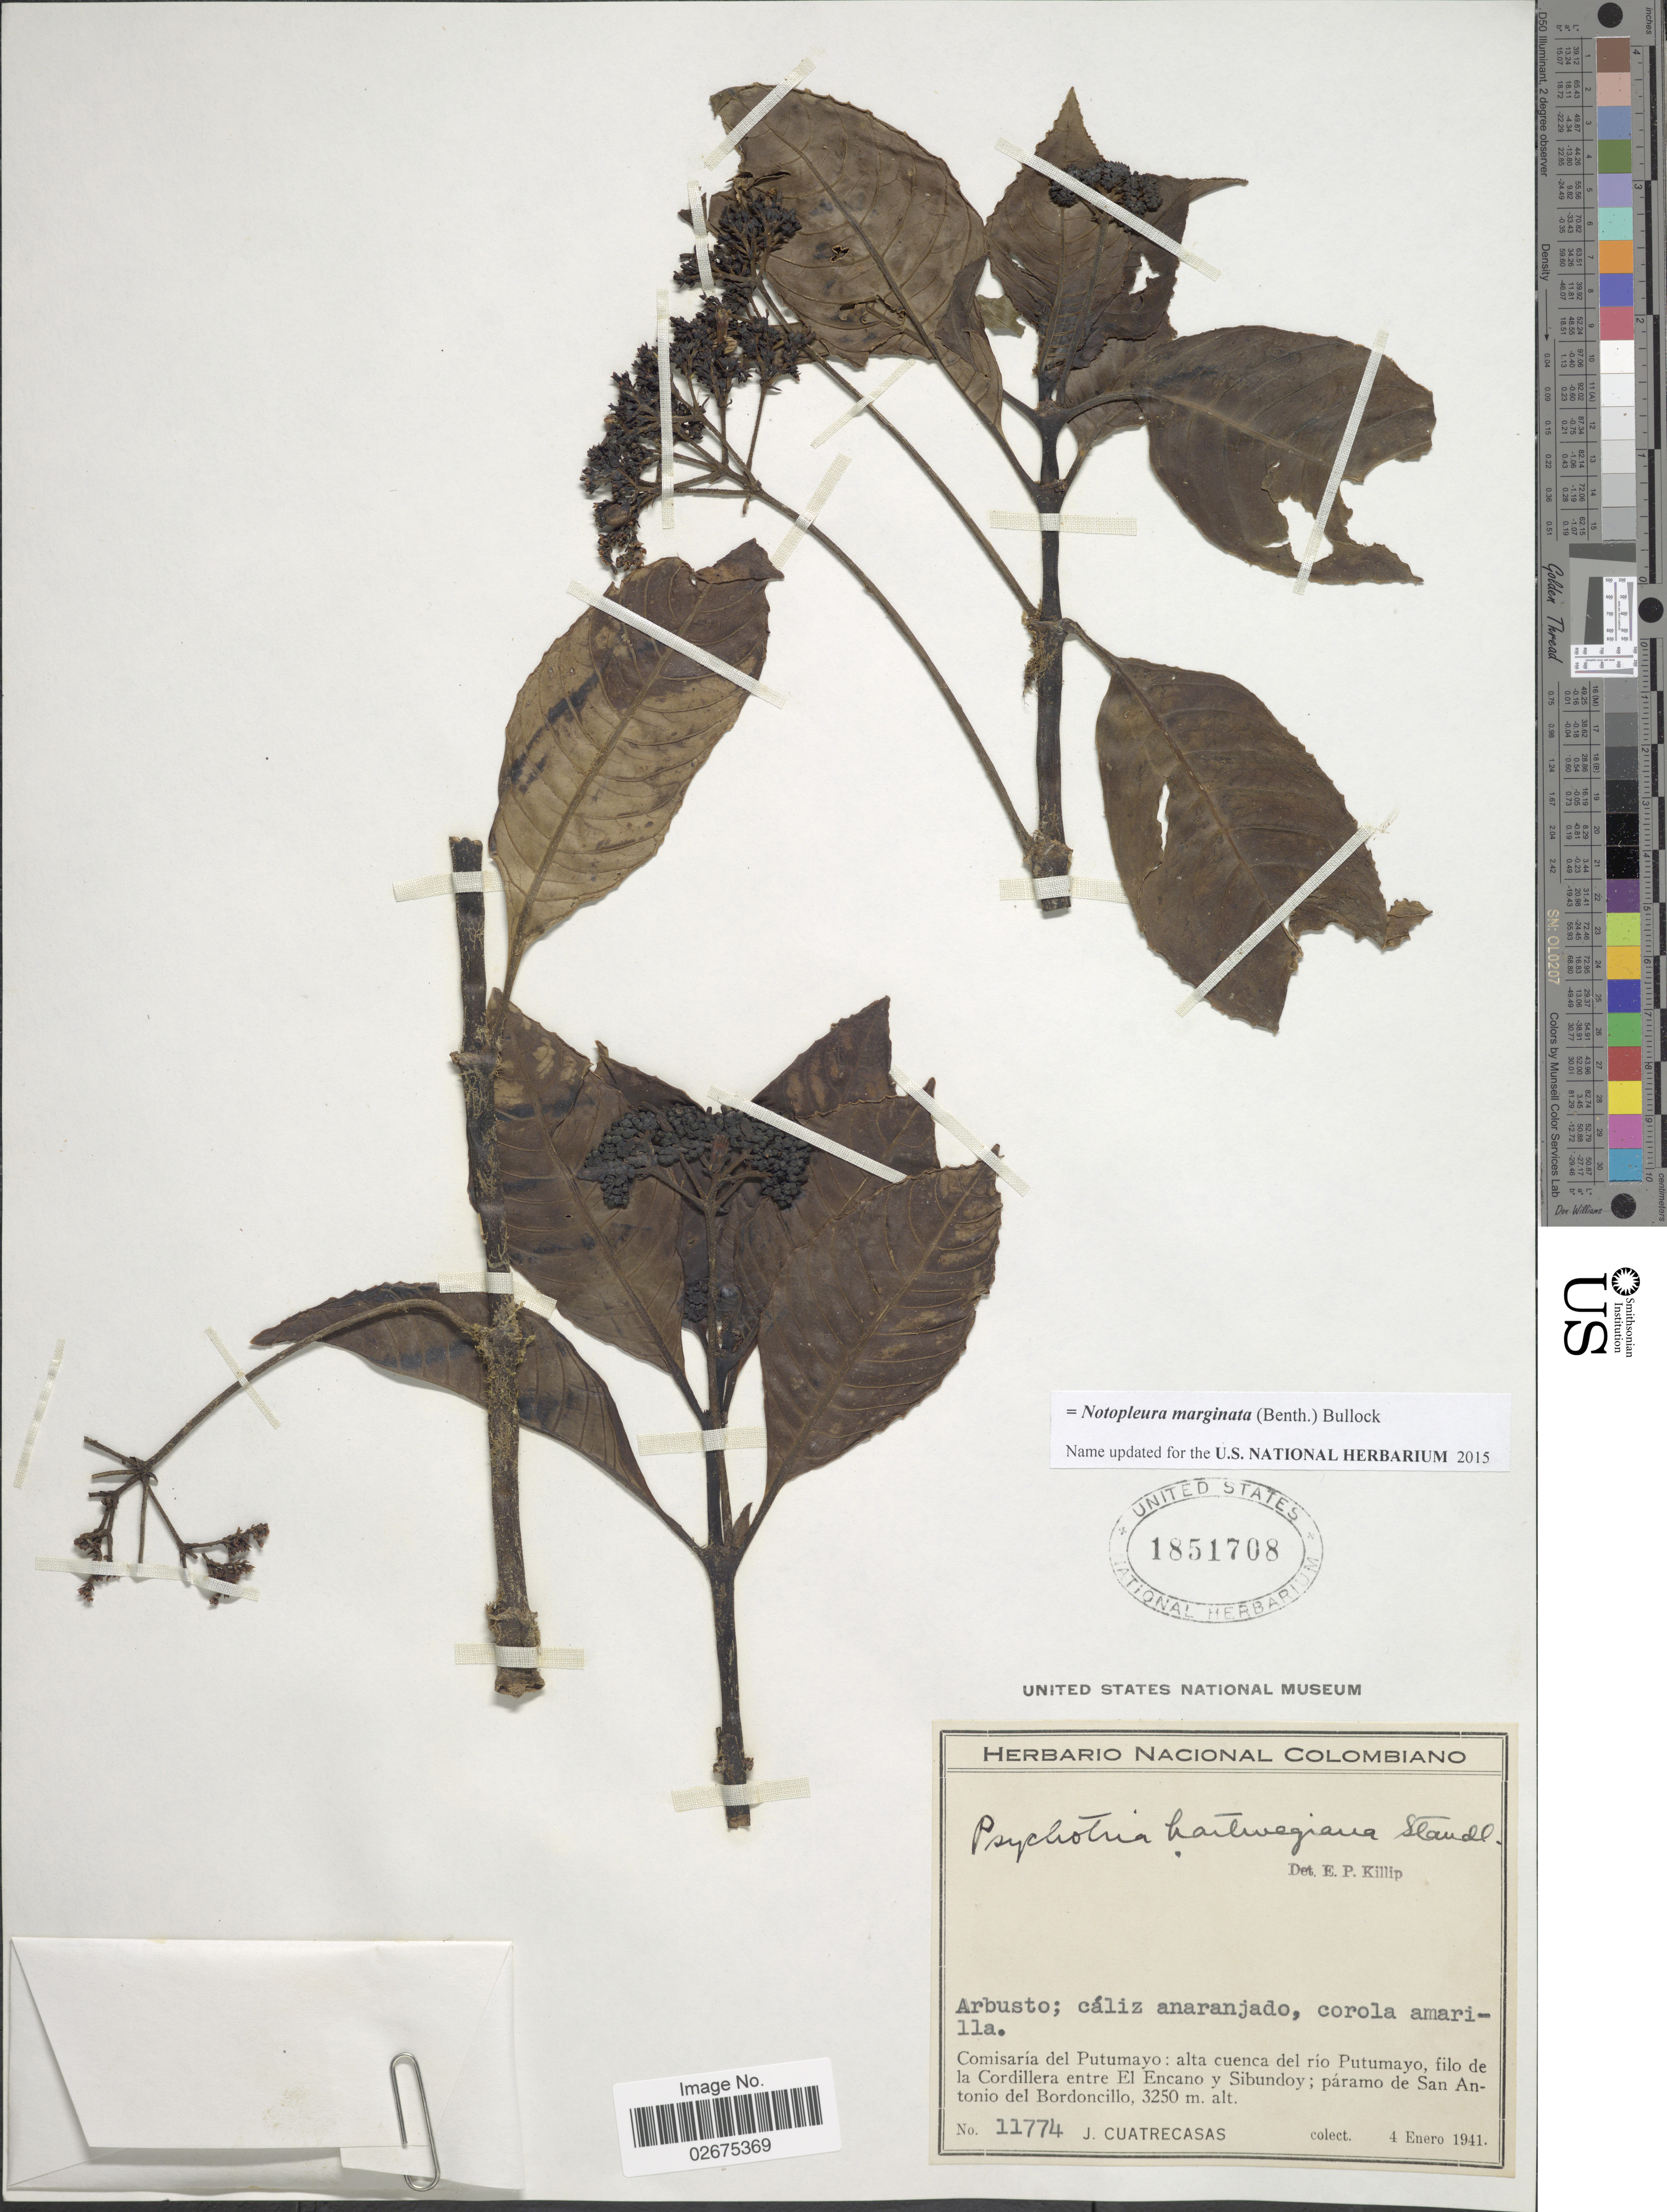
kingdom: Plantae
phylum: Tracheophyta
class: Magnoliopsida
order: Gentianales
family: Rubiaceae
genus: Notopleura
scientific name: Notopleura marginata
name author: (Benth.) Bullock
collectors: J. Cuatrecasas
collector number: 11774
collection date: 1941-01-04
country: Colombia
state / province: Putumayo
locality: Comisaría del Putumayo: alta cuenca del río Putumayo, filo de la Cordillera entre El Encano y Sibundoy; páramo de San Antonio del Bordoncillo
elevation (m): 3250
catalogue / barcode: US 1851708